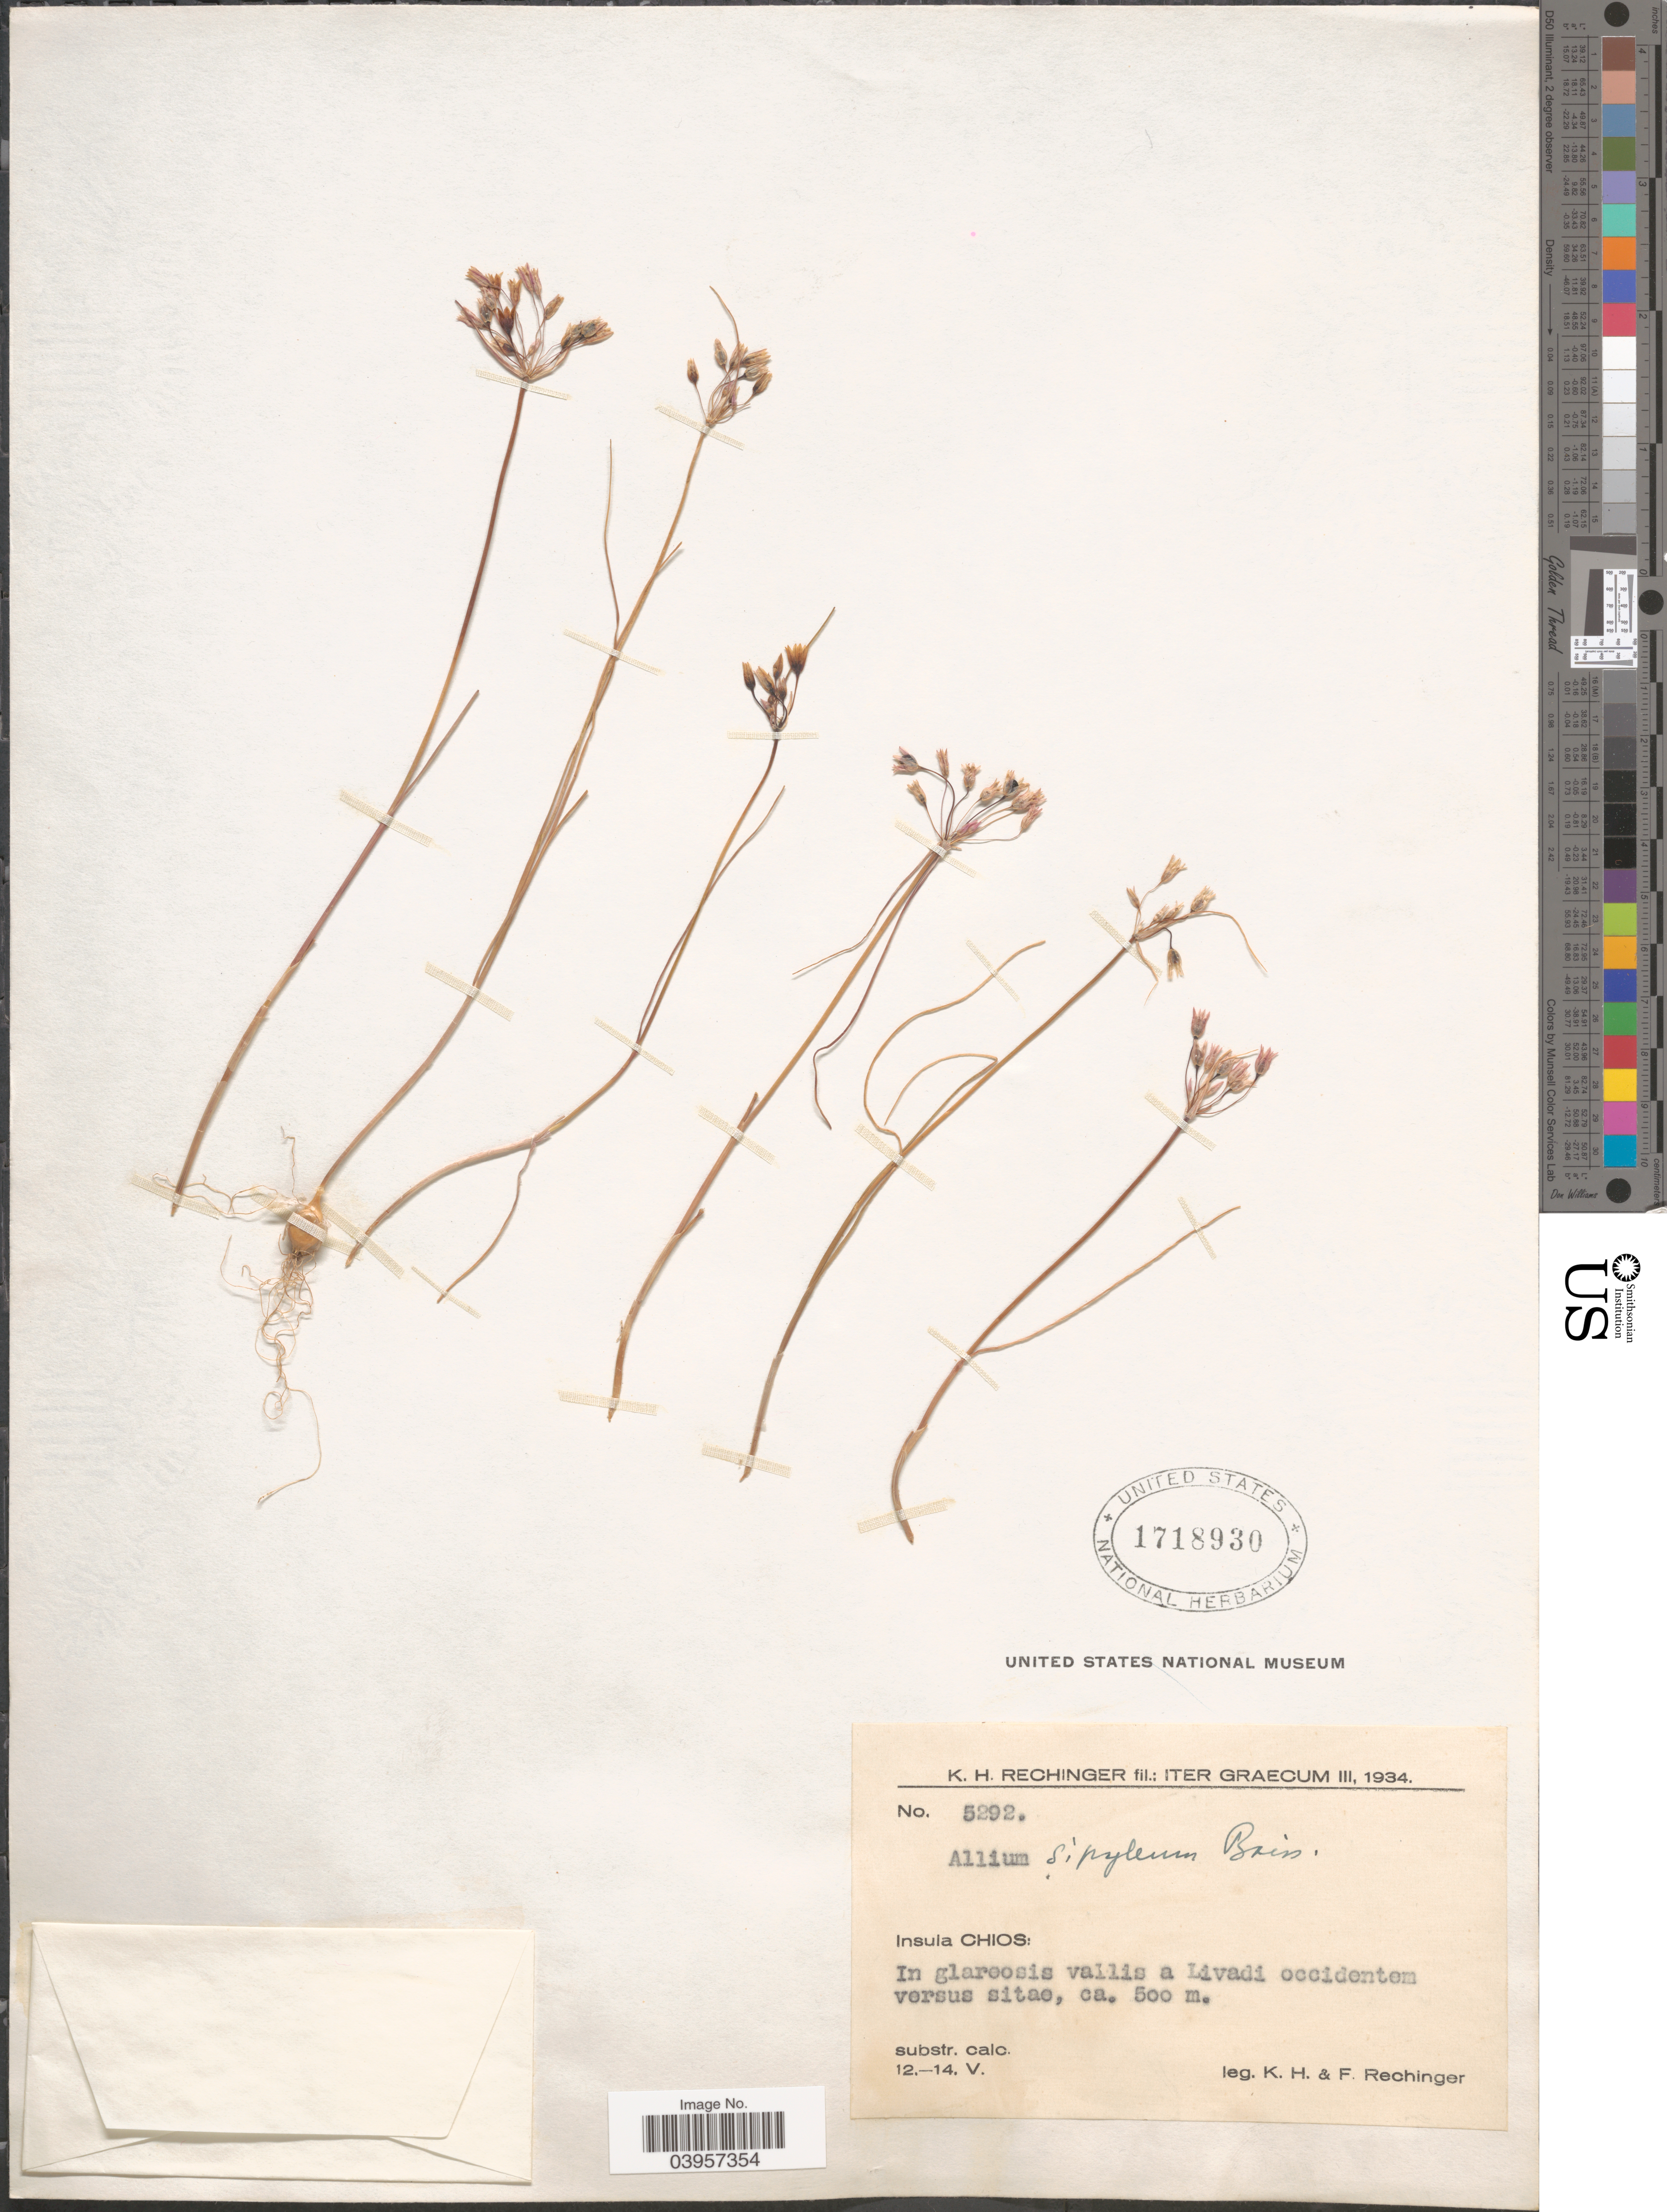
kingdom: Plantae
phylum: Tracheophyta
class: Liliopsida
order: Asparagales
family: Amaryllidaceae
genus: Allium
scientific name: Allium sipyleum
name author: Boiss.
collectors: K. H. Rechinger & F. Rechinger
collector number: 5292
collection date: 1934-05-12/1934-05-14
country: Greece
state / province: North Aegean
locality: Insula Chios: In glareosis vallis a Livadi occidentem versus sitae.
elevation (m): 500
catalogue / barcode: US 1718930